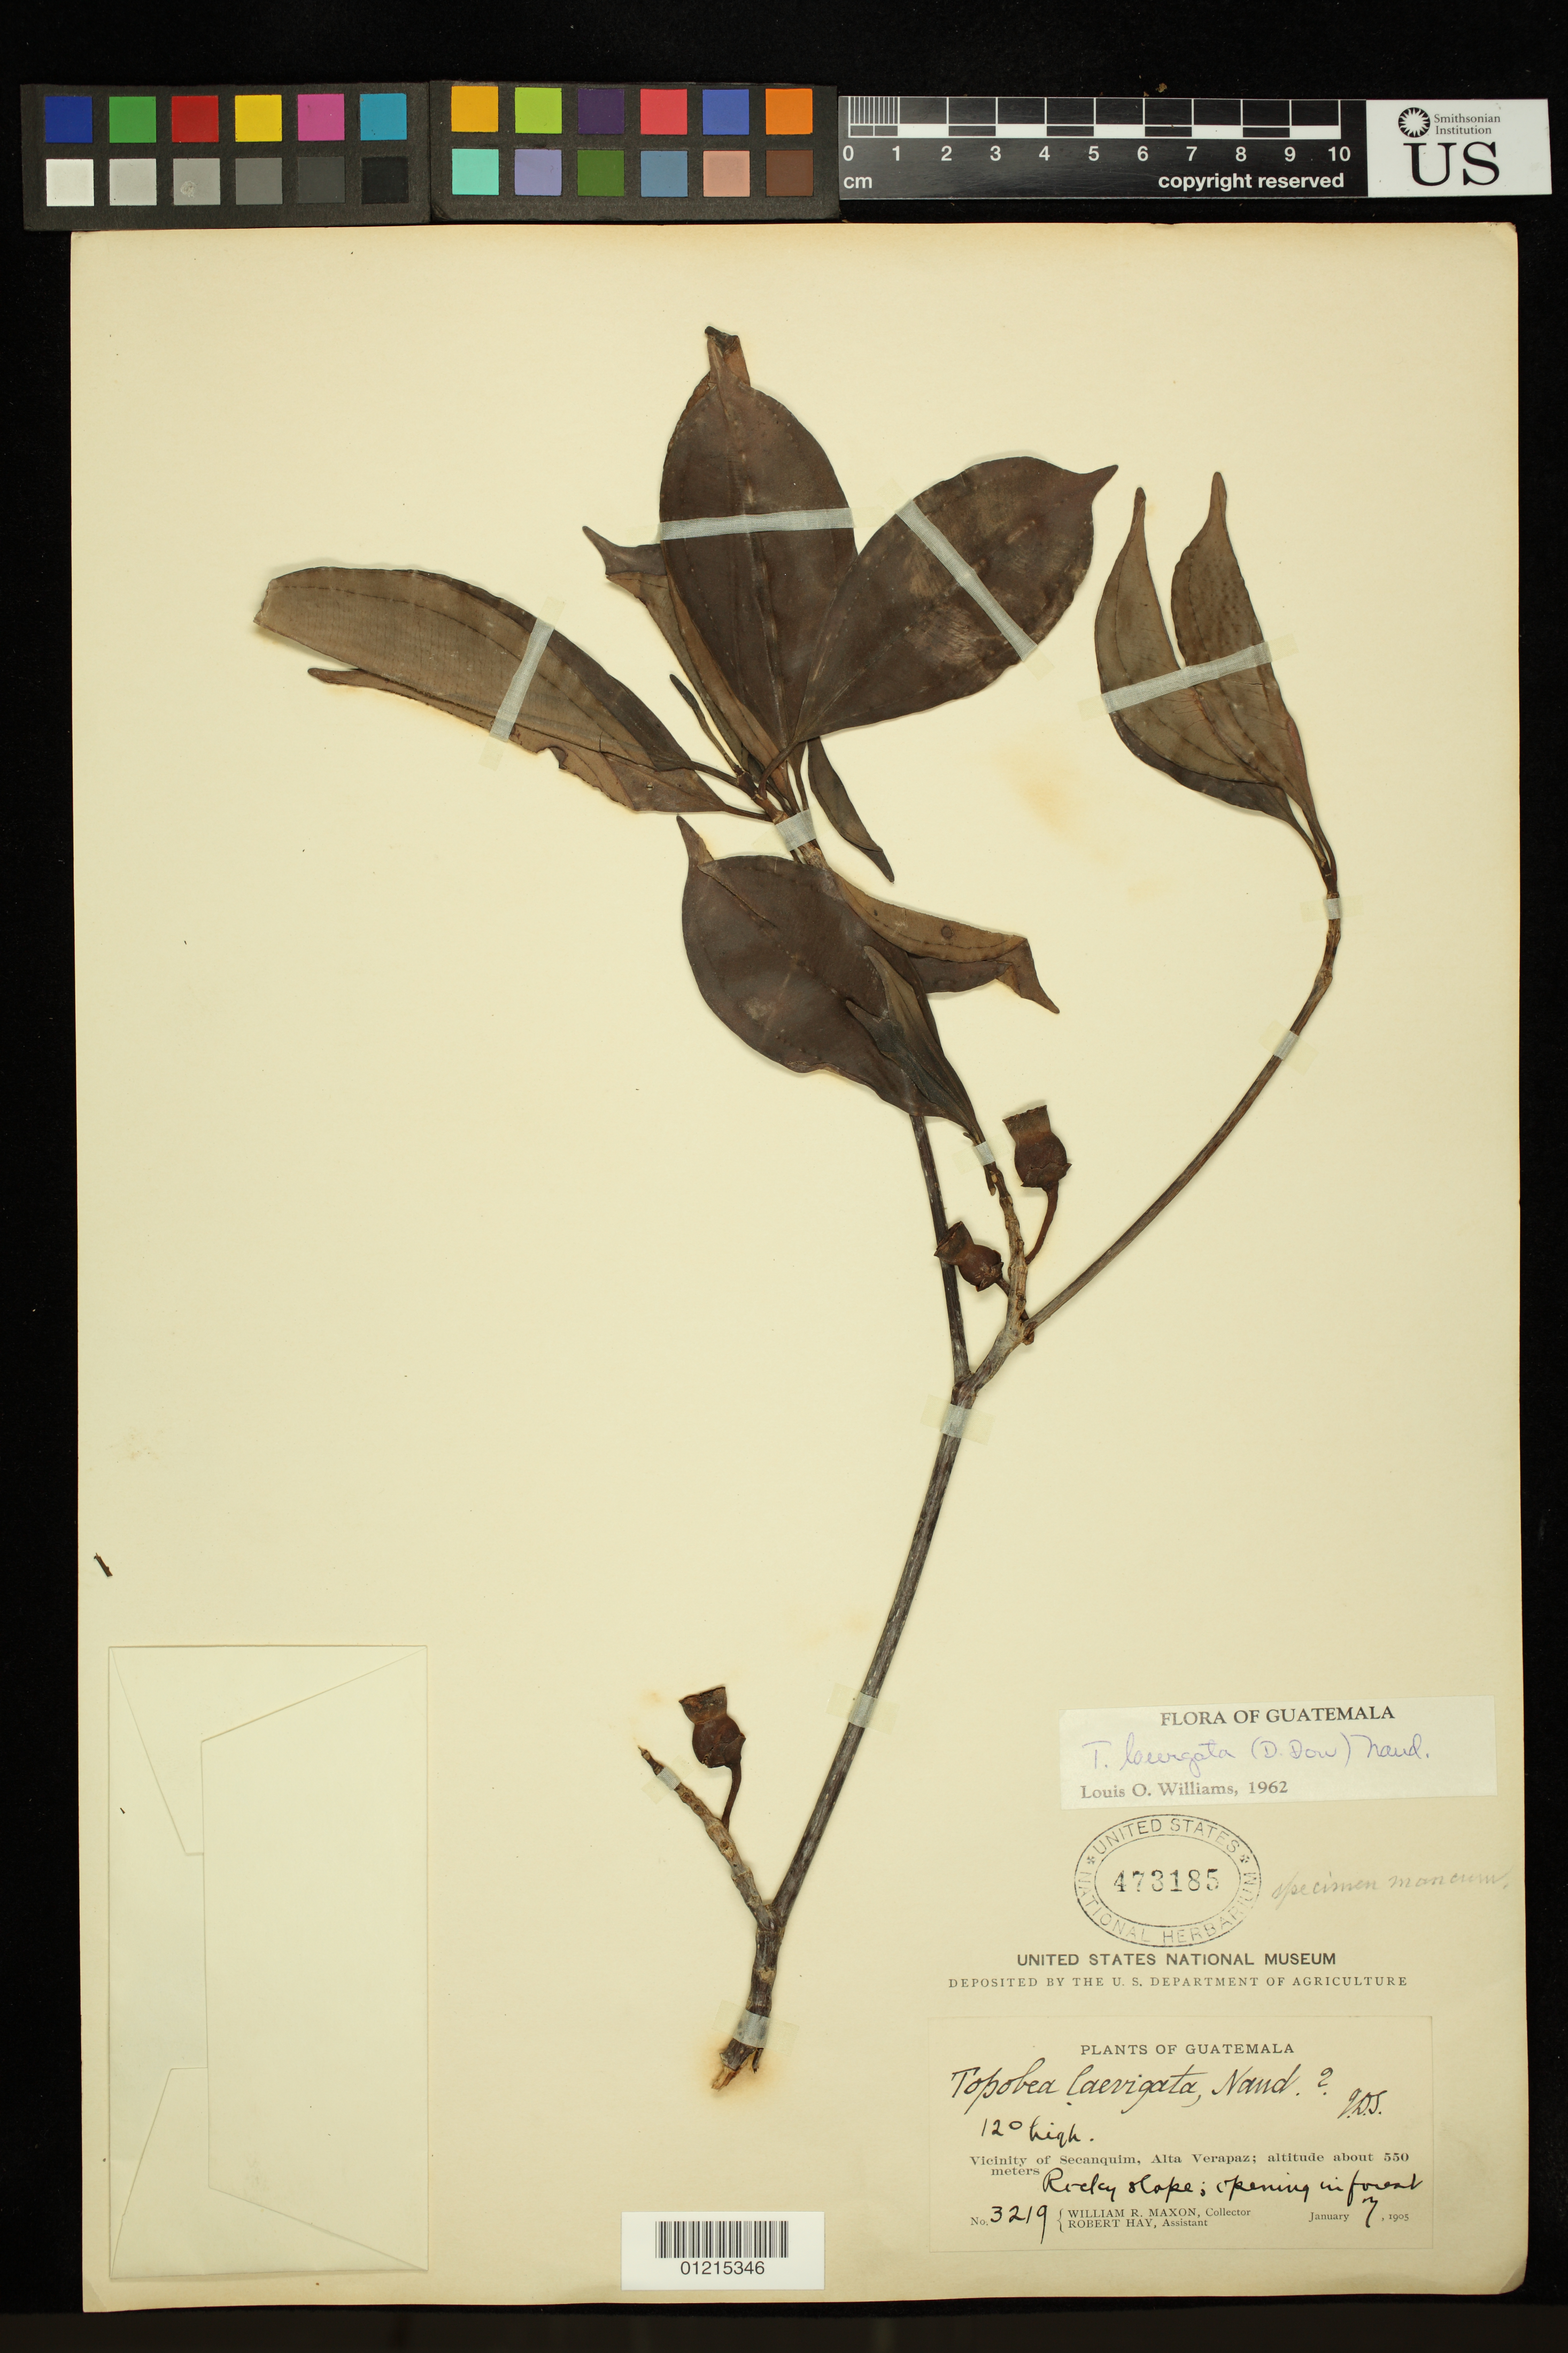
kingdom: Plantae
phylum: Tracheophyta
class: Magnoliopsida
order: Myrtales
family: Melastomataceae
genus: Topobea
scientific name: Topobea laevigata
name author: (D. Don) Naudin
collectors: W. R. Maxon & R. H. Hay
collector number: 3219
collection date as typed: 07 Jan 1905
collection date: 1905-01-07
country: Guatemala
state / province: Alta Verapaz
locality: Vicinity of Secanquim.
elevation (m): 550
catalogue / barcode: US 473185